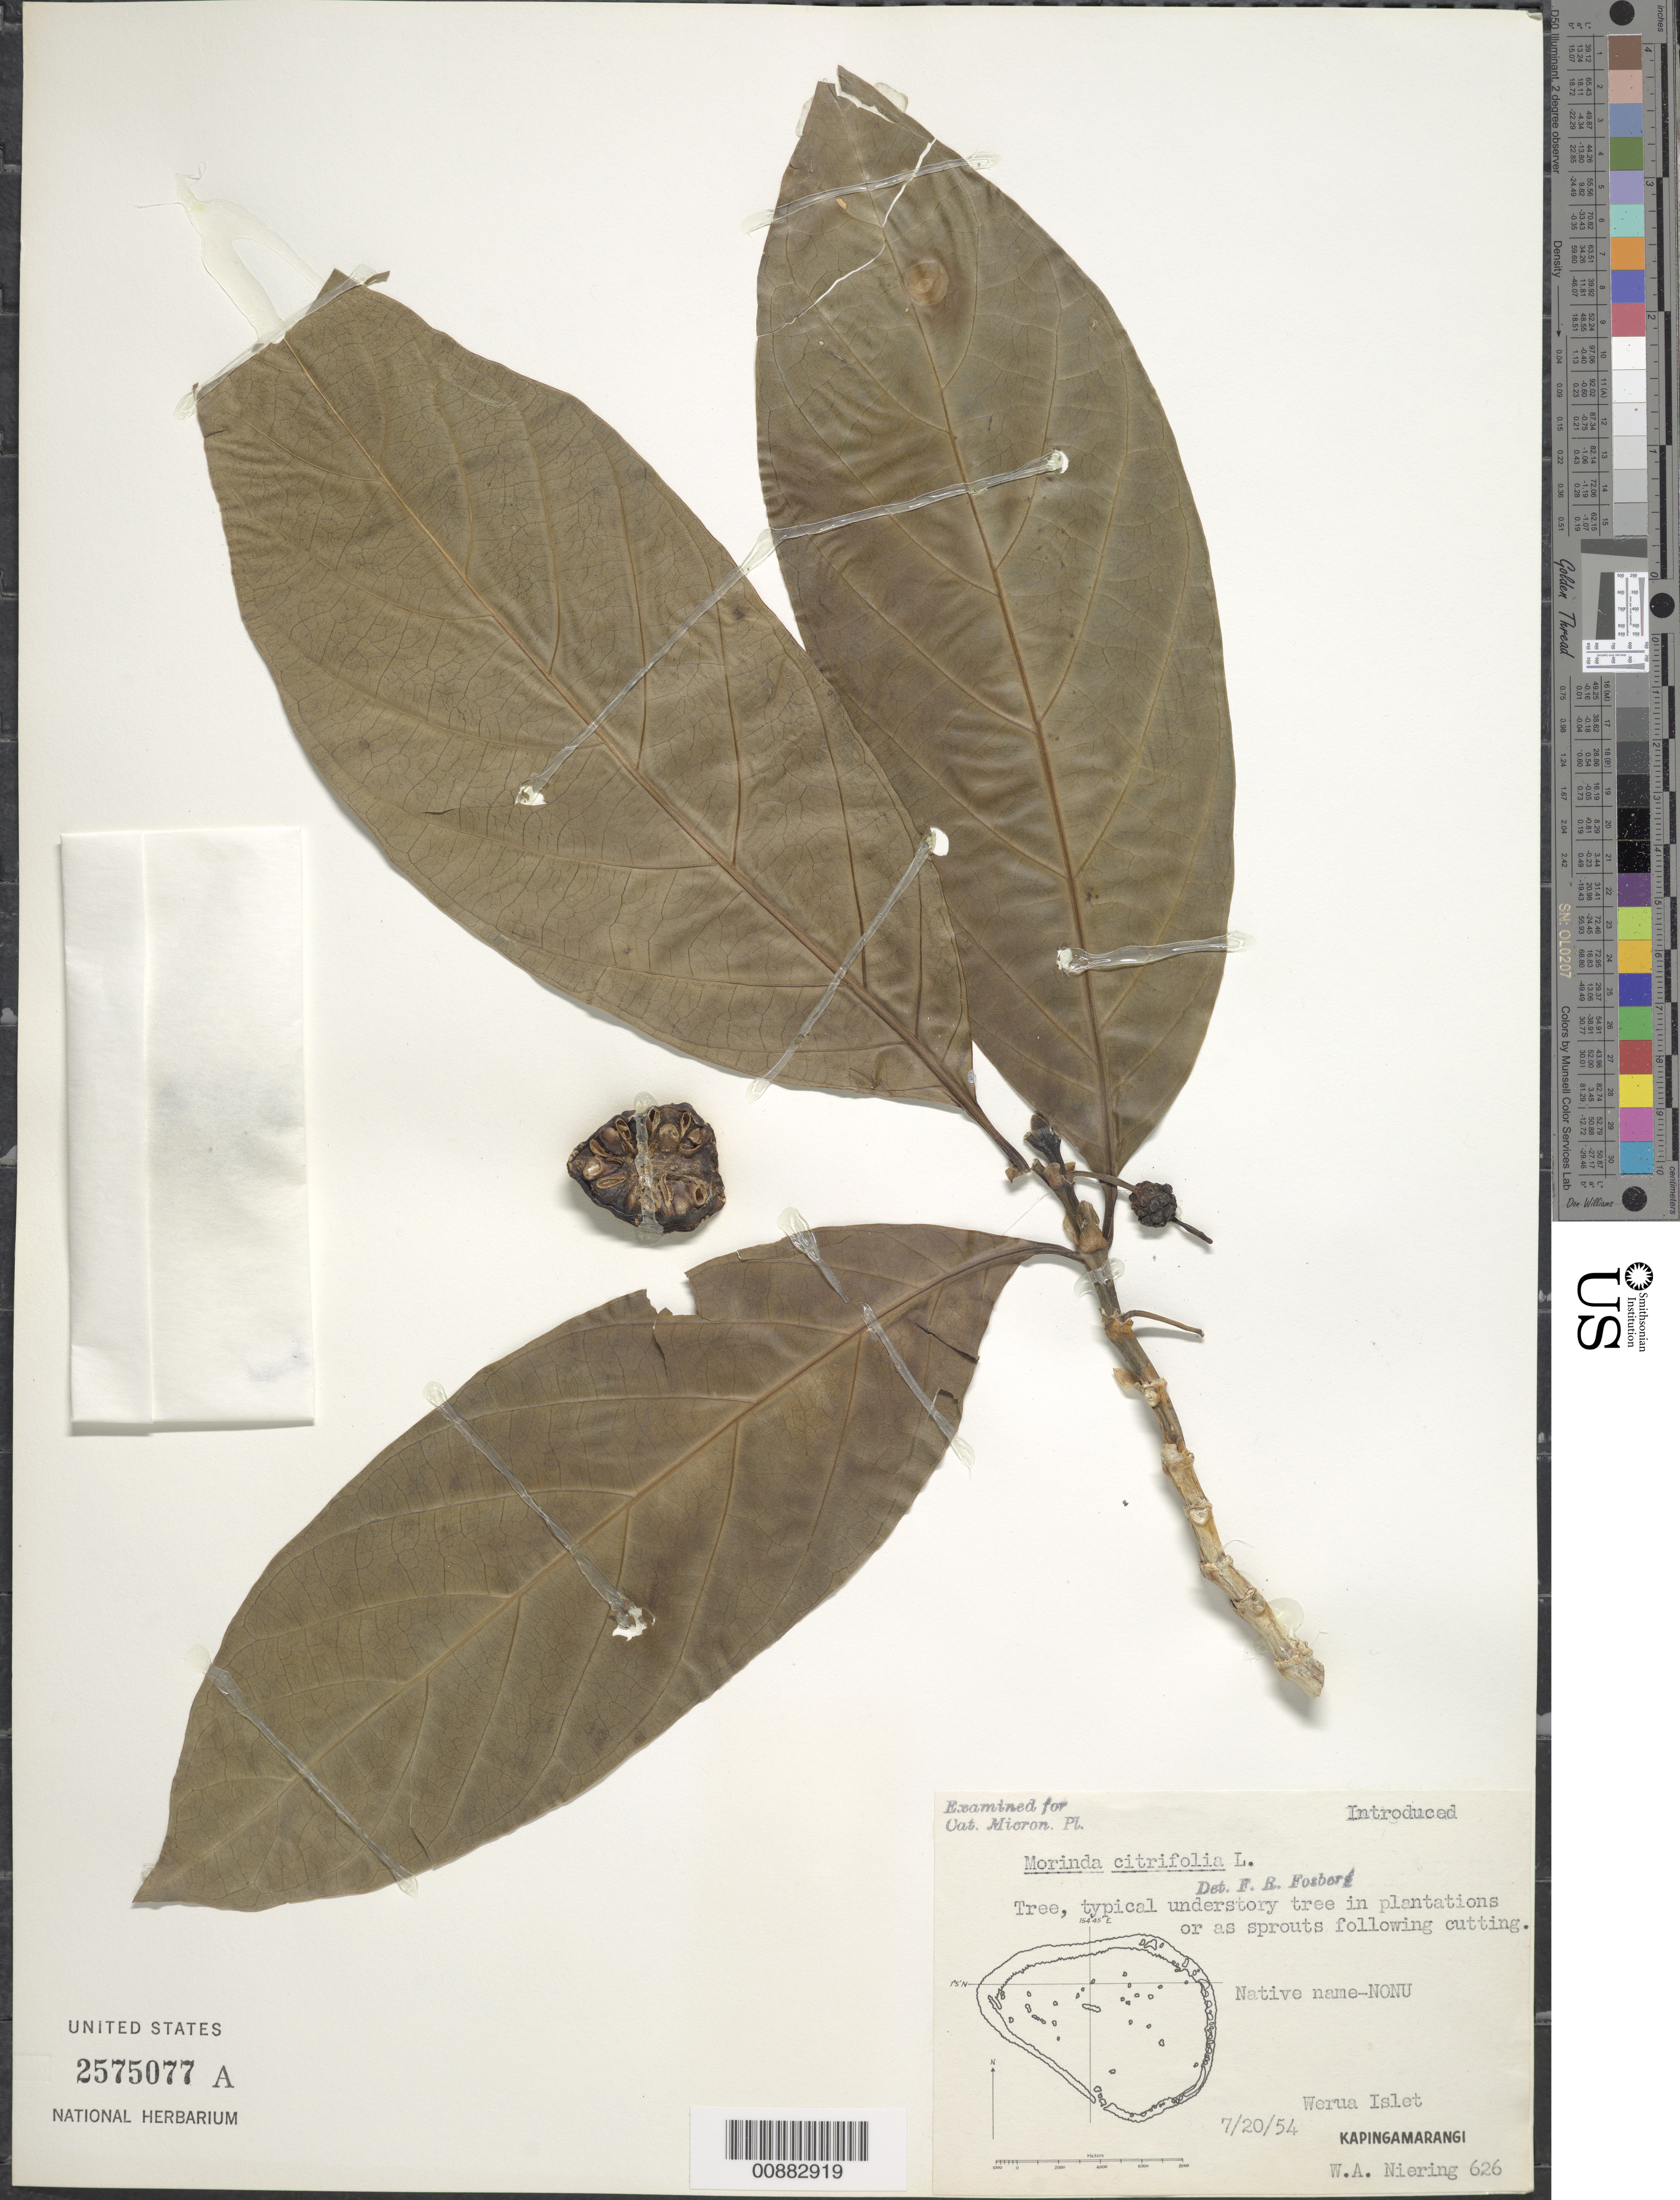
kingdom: Plantae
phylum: Tracheophyta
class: Magnoliopsida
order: Gentianales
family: Rubiaceae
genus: Morinda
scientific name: Morinda citrifolia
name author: L.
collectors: W. Niering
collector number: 626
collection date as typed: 20 Jul 1954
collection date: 1954-07-20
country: Micronesia, Federated States of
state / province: Pohnpei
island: Kapingamarangi Atoll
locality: Werua Islet.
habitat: Typical understory tree in plantations or as sprouts following cutting. Introduced.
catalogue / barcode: US 2575077